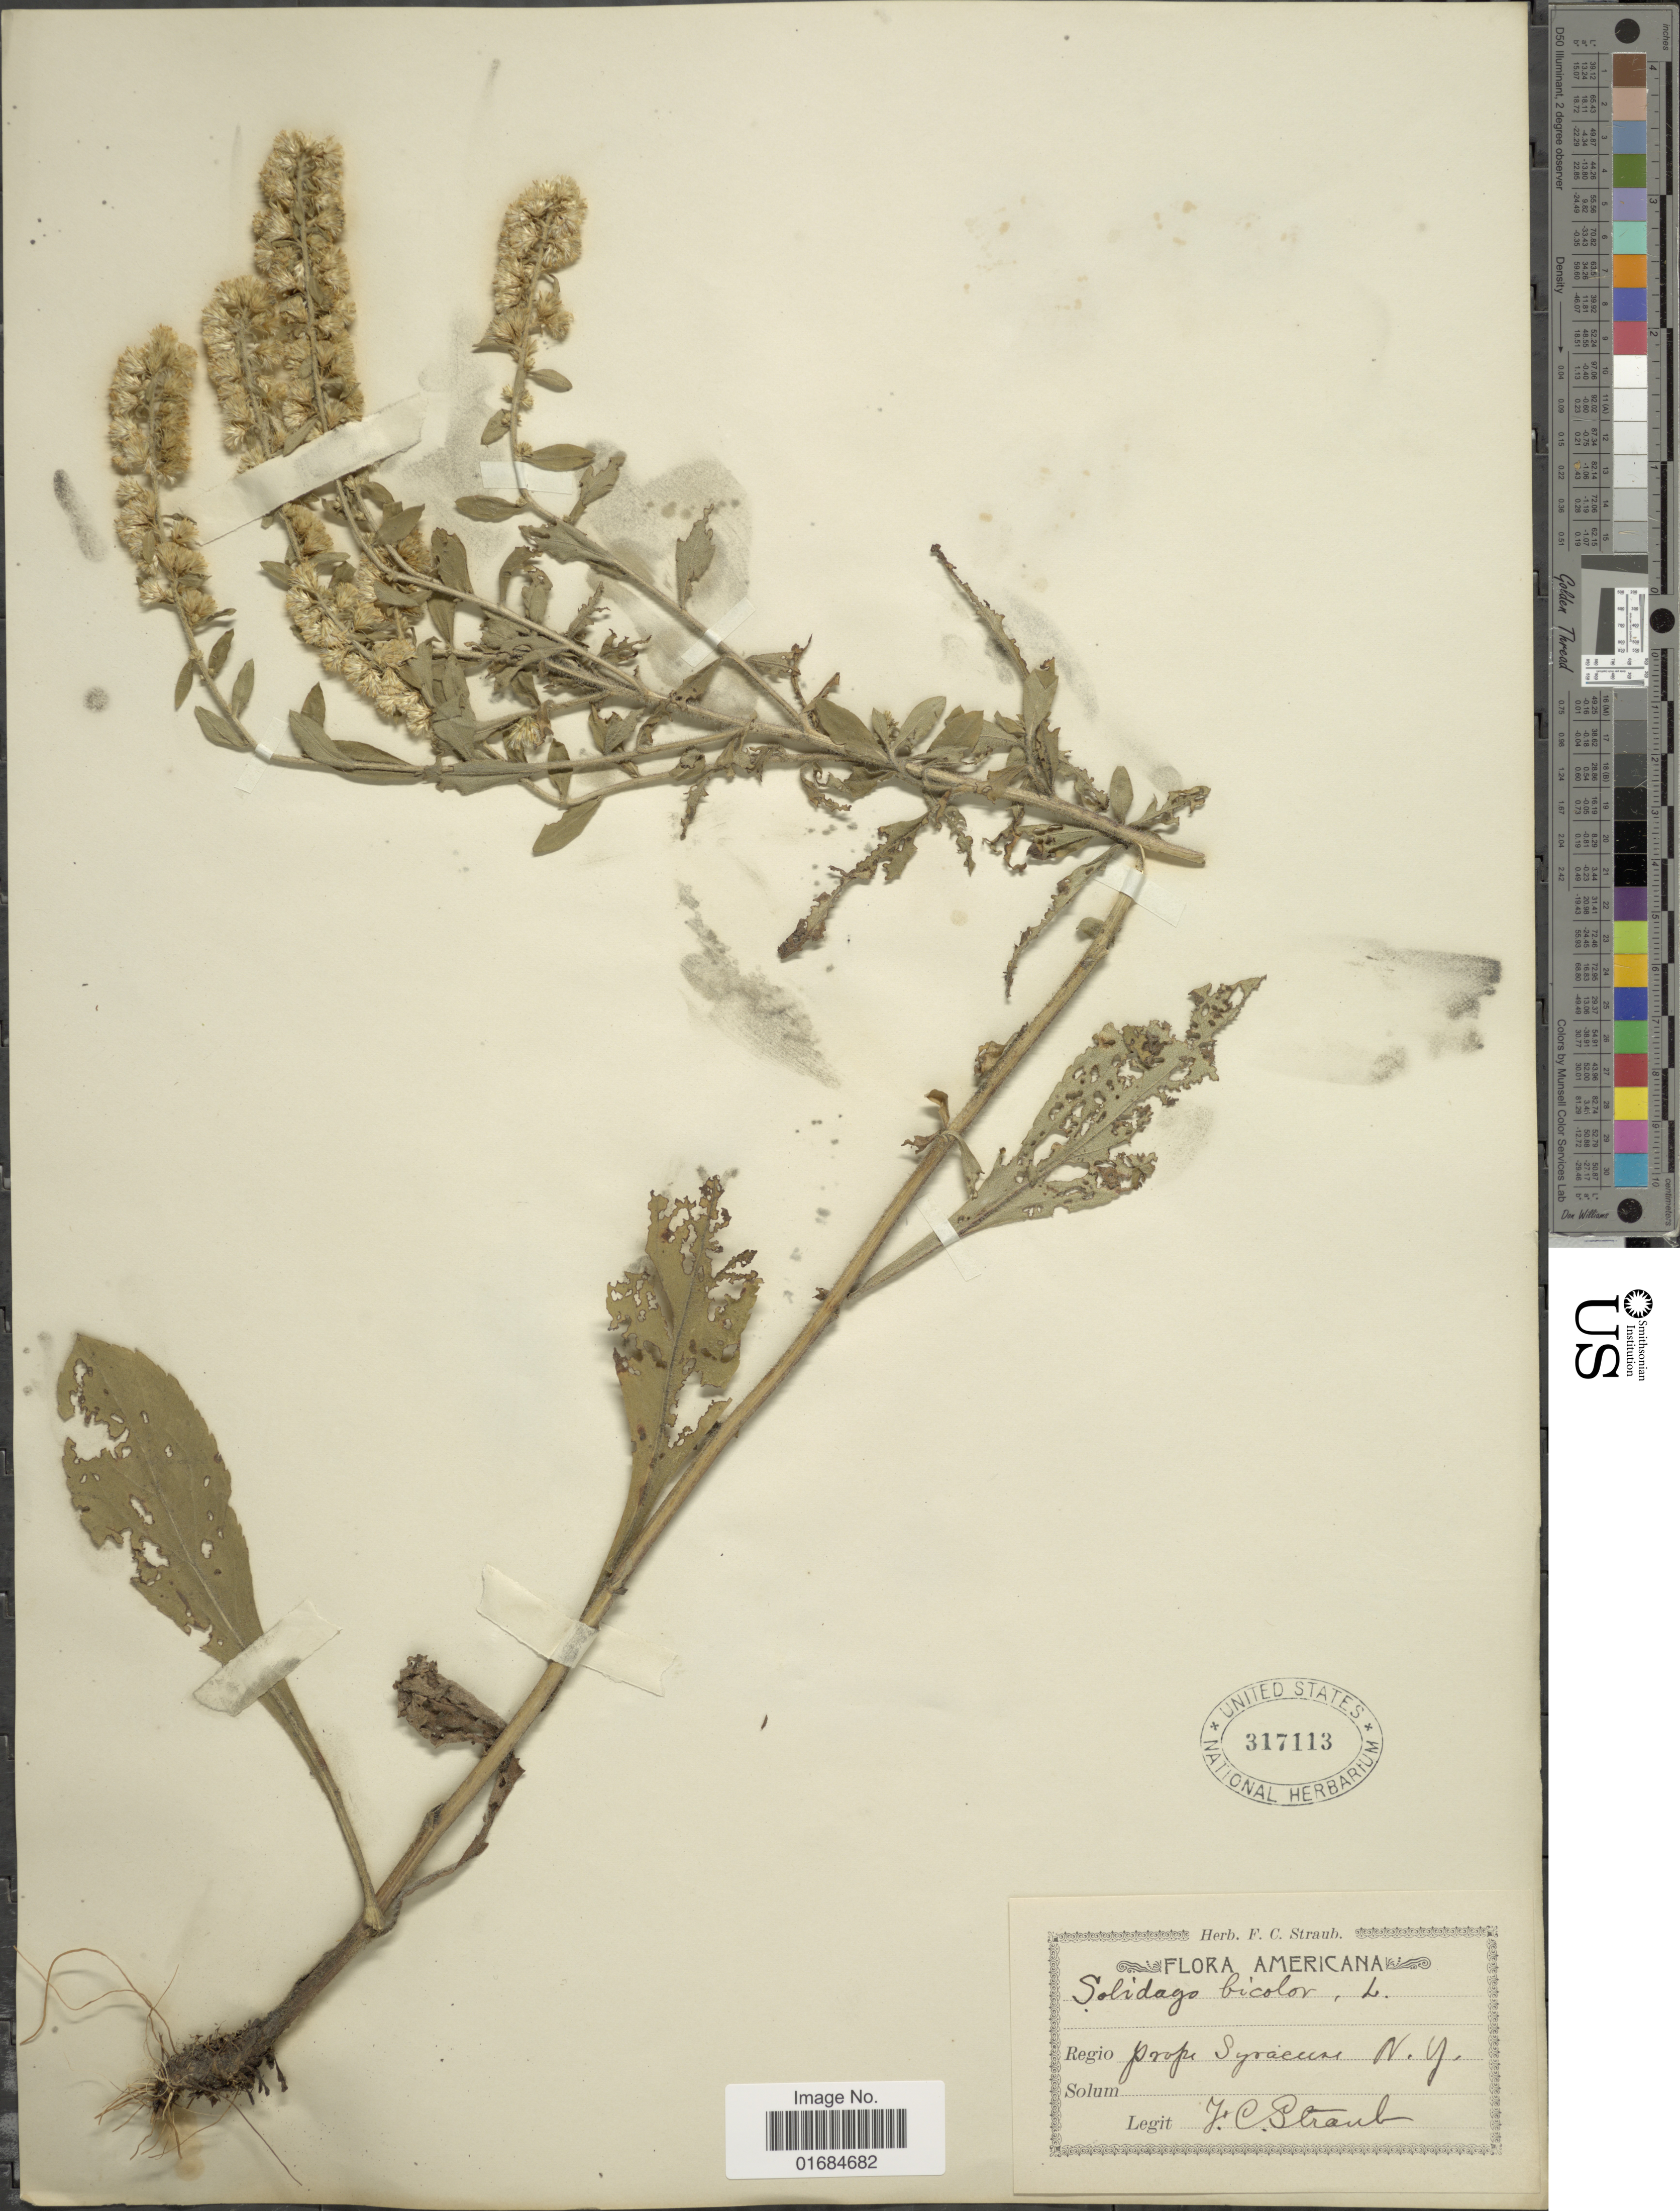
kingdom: Plantae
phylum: Tracheophyta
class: Magnoliopsida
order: Asterales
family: Asteraceae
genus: Solidago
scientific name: Solidago bicolor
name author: L.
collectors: J. Straub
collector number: s.n,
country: United States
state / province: New York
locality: Prope Syracuse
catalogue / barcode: US 317113